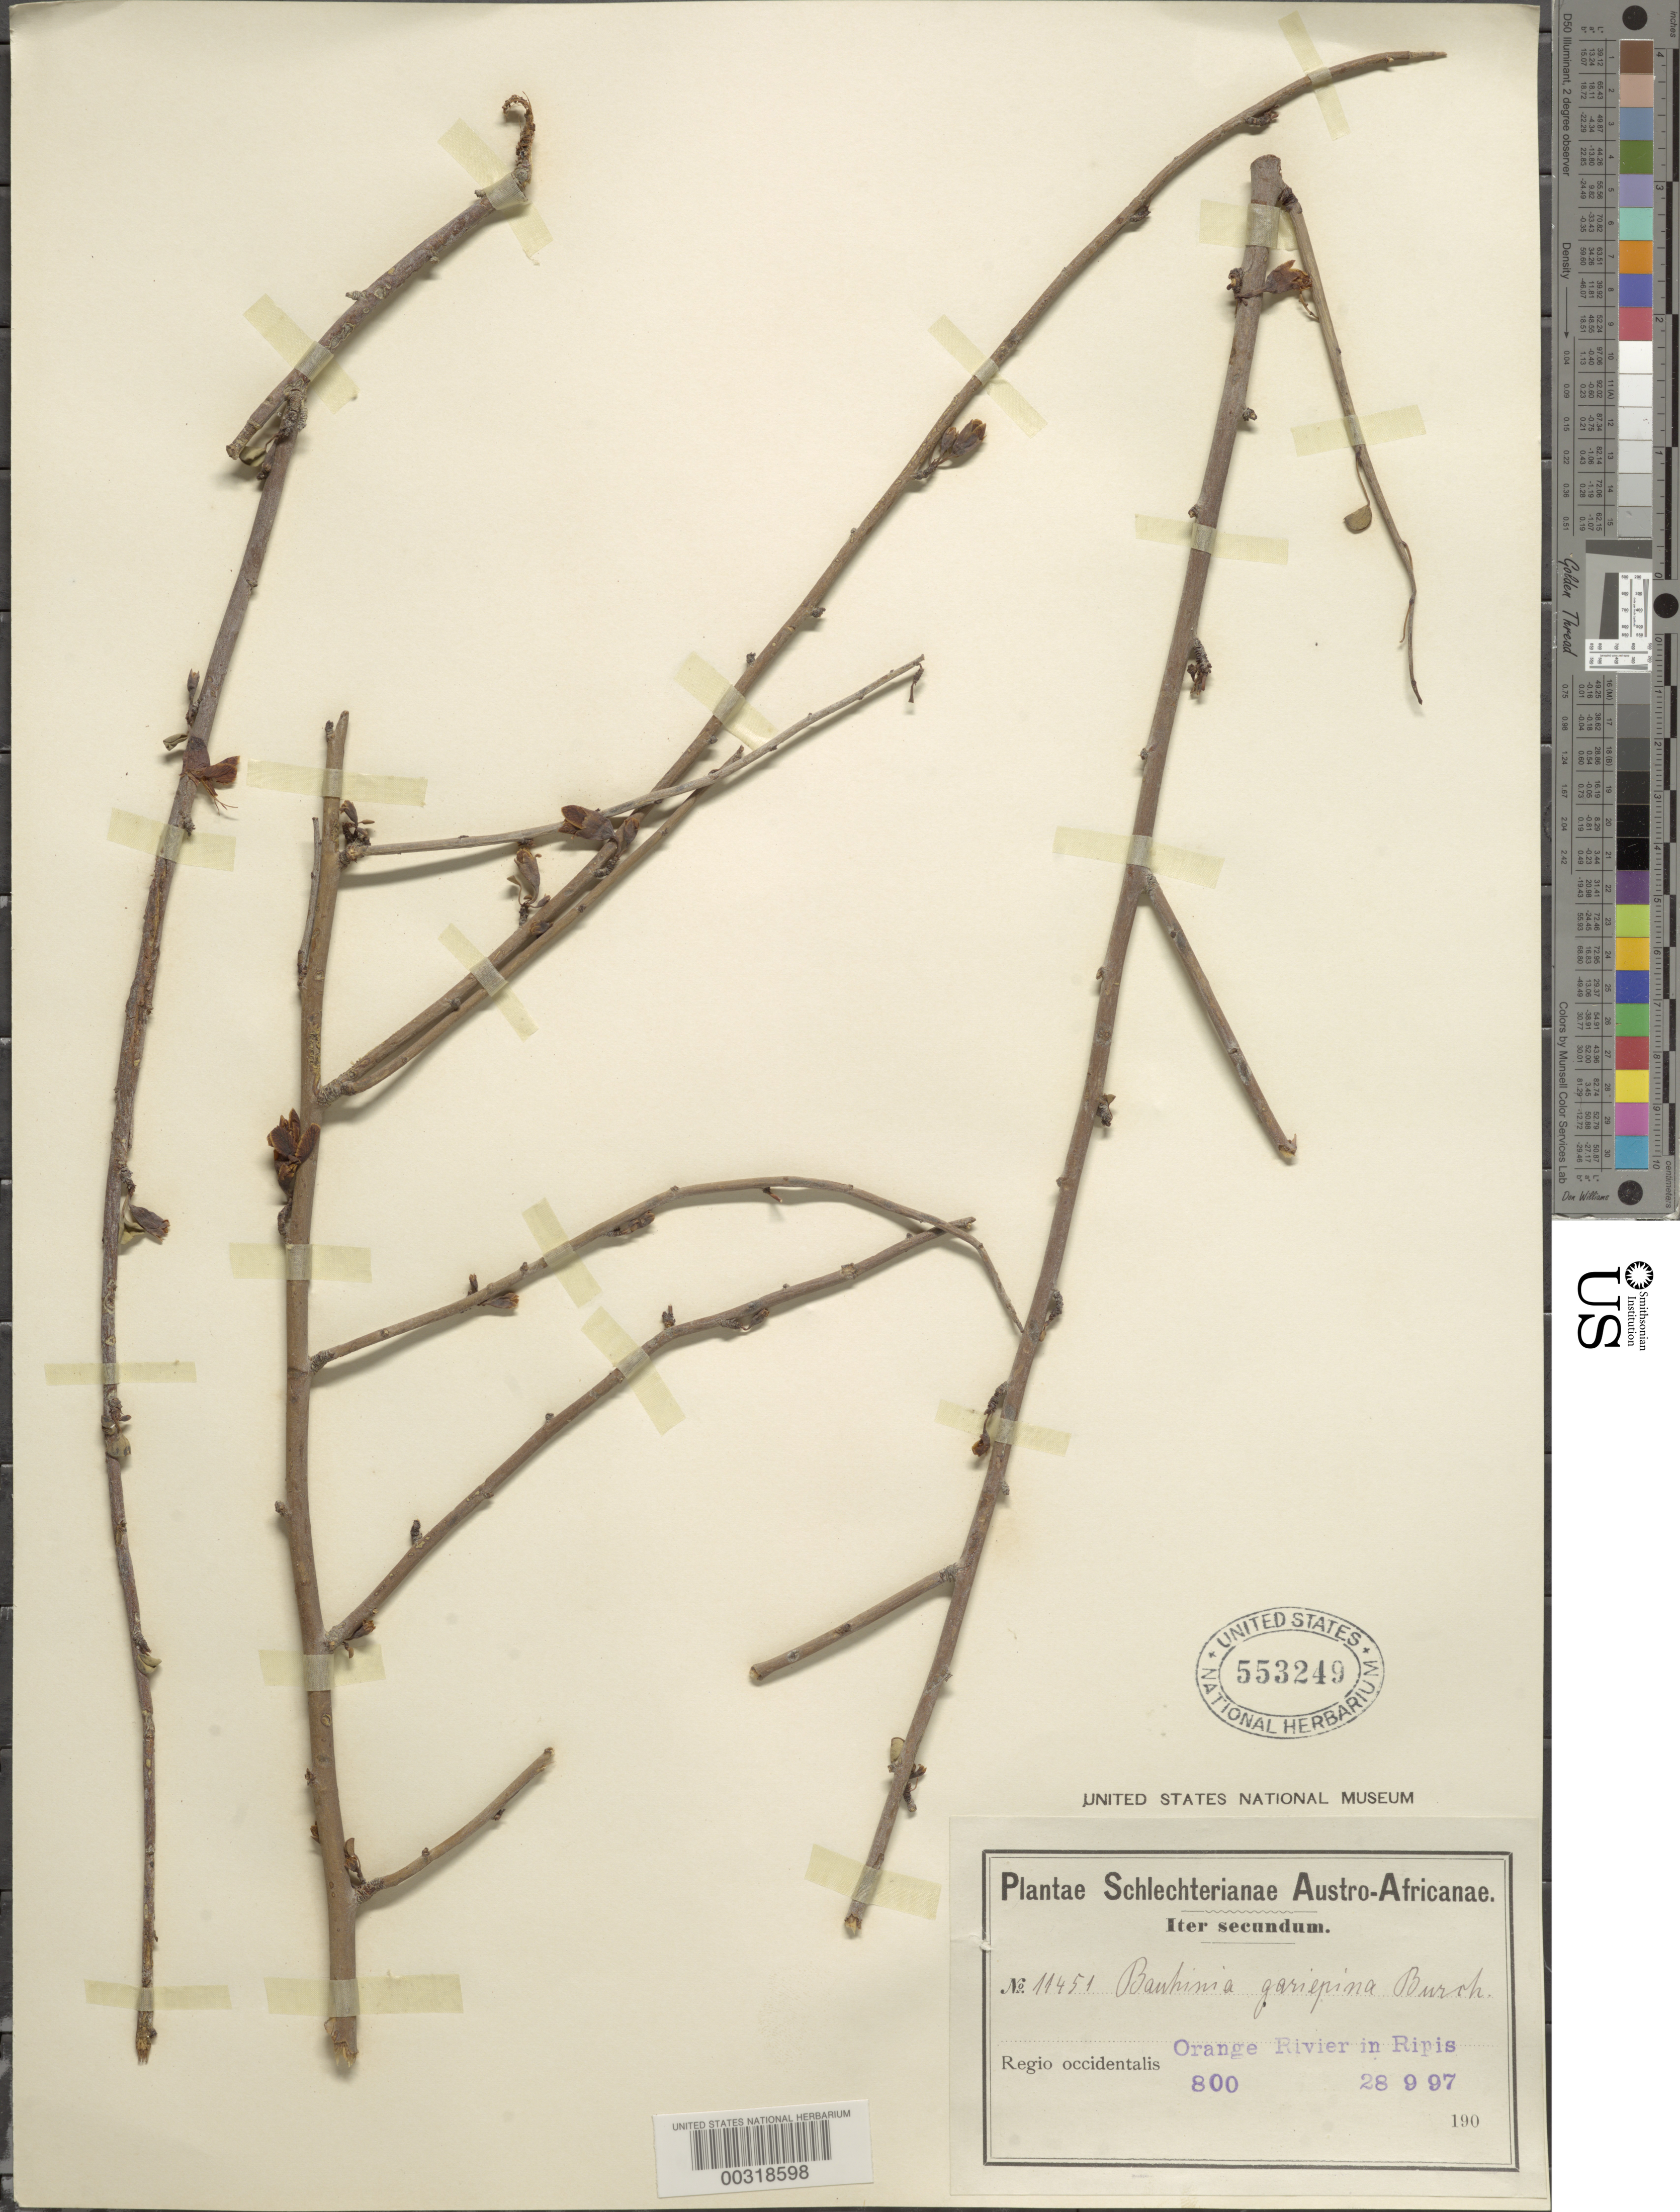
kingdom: Plantae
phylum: Tracheophyta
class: Magnoliopsida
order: Fabales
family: Fabaceae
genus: Bauhinia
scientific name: Bauhinia gariepina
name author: Burch.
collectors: M. Schlechter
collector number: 800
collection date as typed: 28 Sep 1897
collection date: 1897-09-28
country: South Africa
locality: Orange river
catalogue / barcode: US 553249